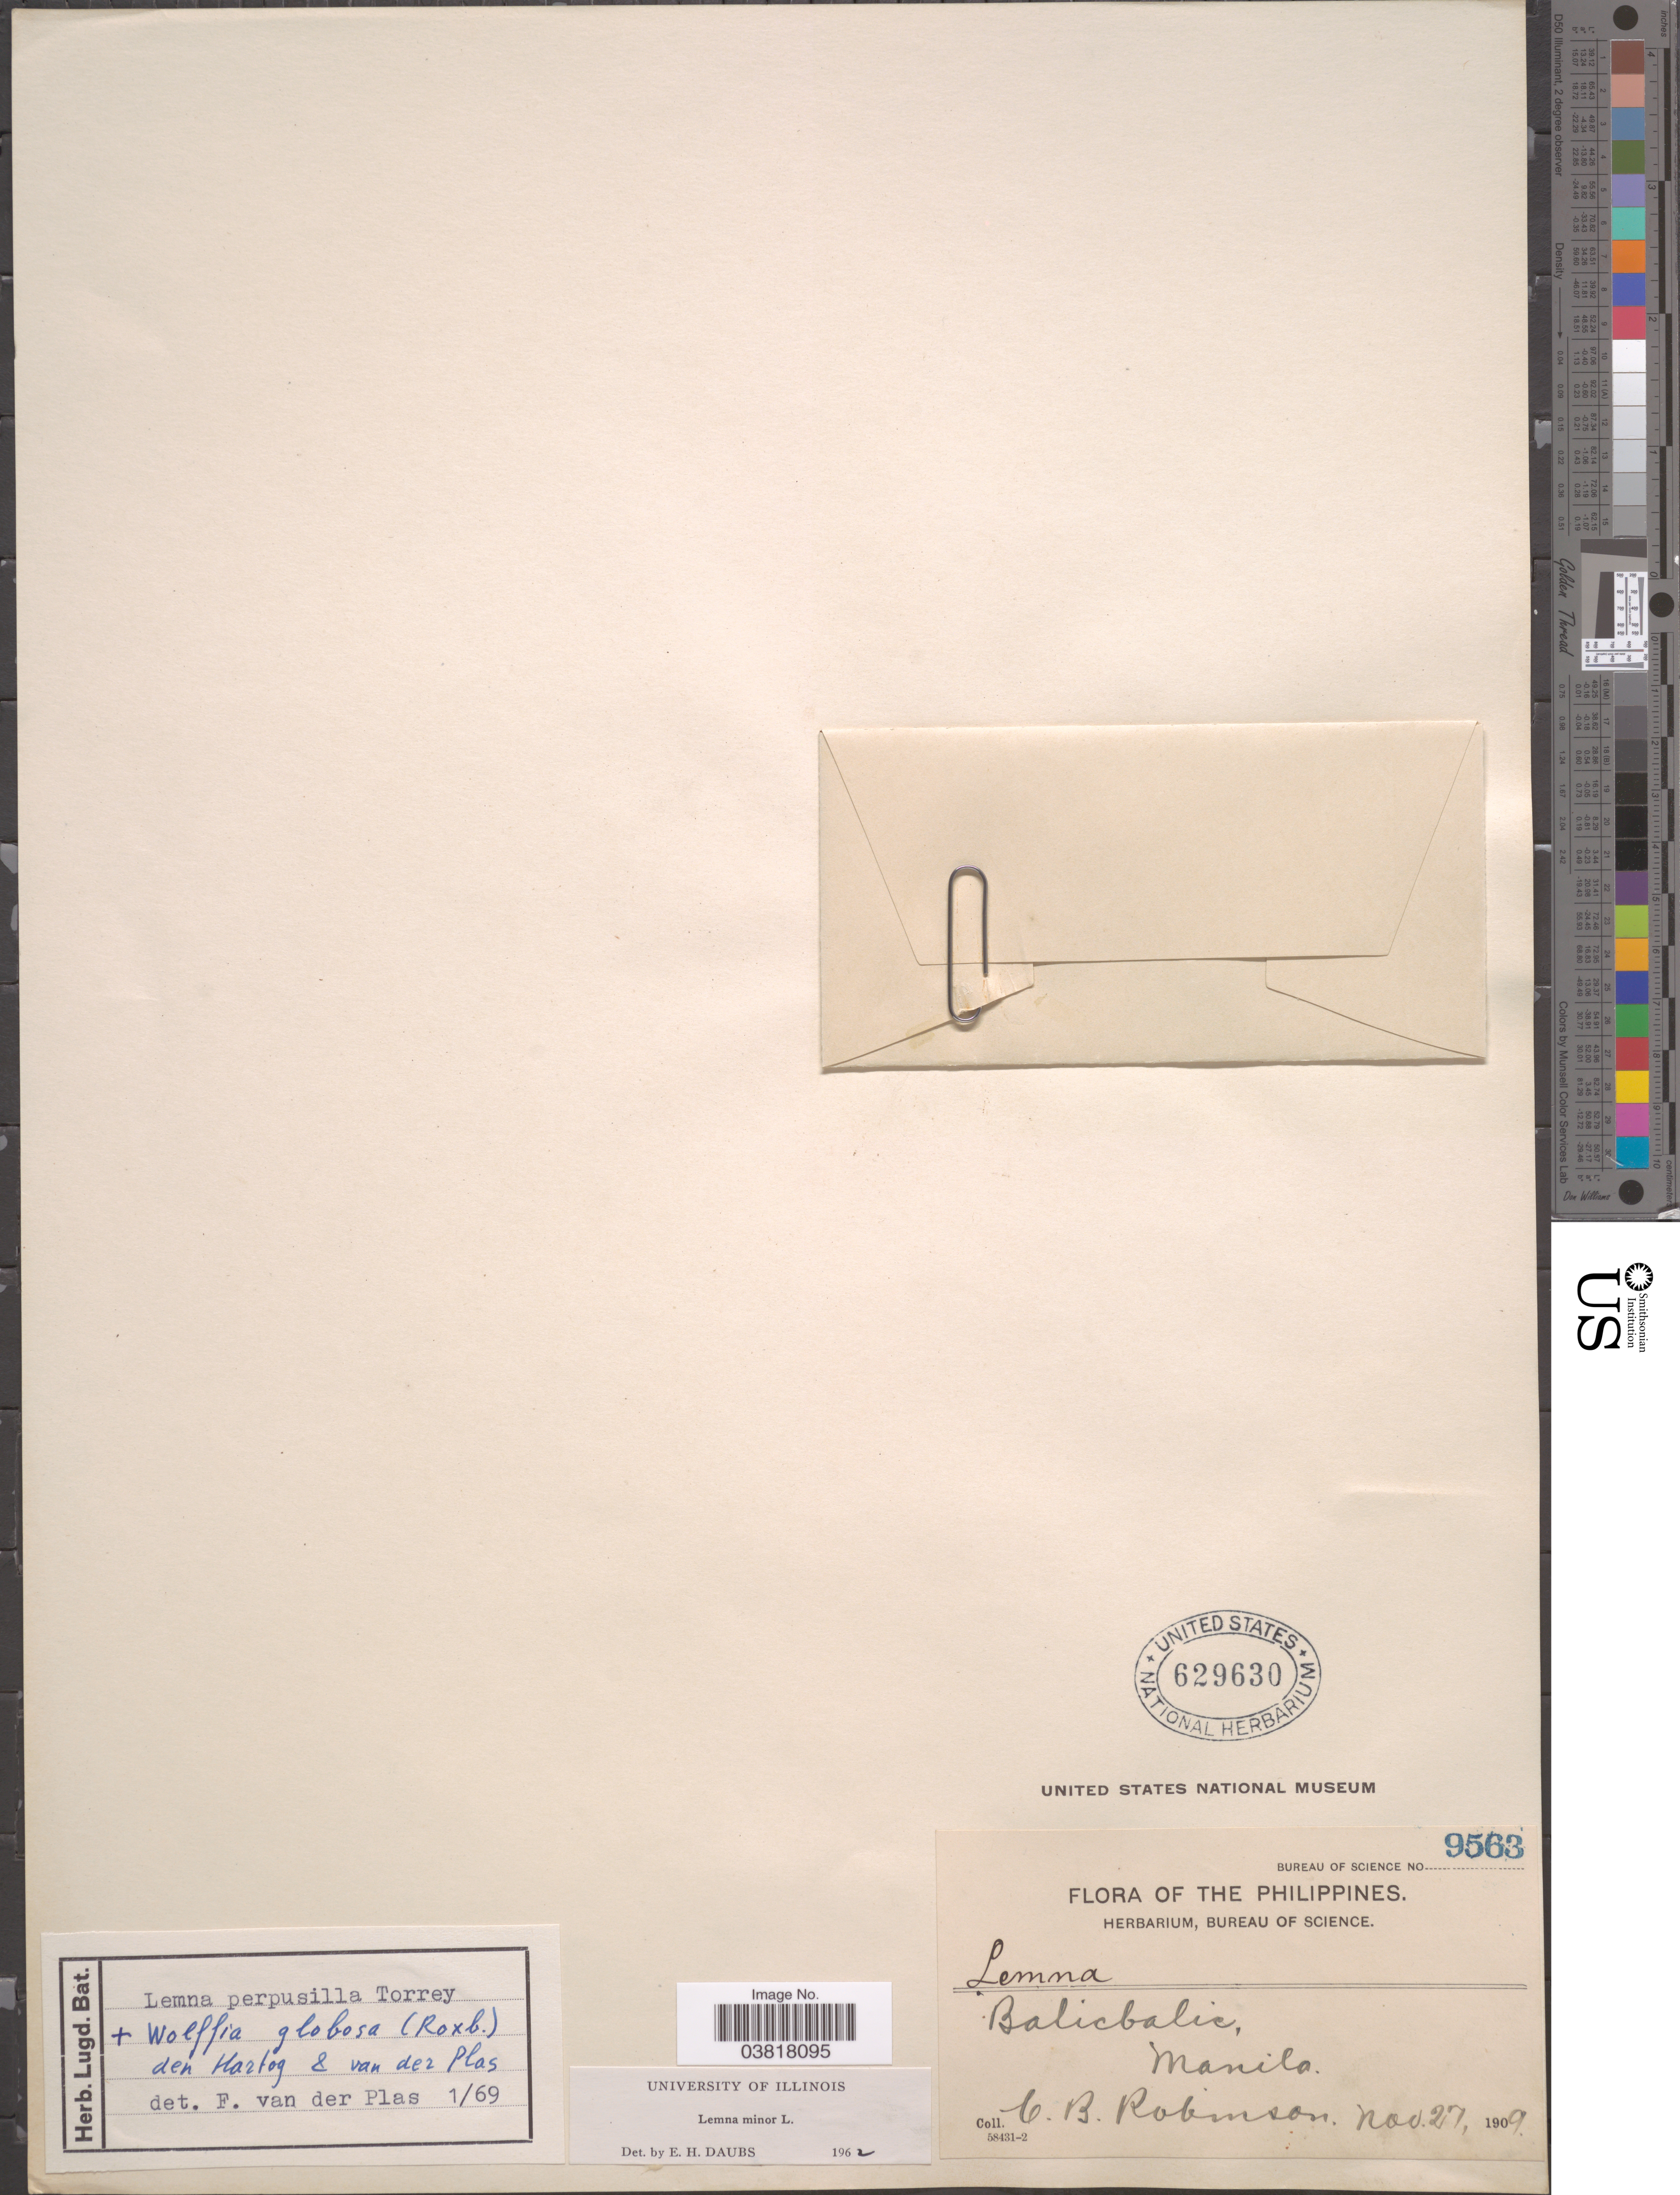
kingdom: Plantae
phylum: Tracheophyta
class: Liliopsida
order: Alismatales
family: Araceae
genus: Wolffia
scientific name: Wolffia globosa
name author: (Roxb.) Hartog & Plas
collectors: C. Robinson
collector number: Bureau of Science 9563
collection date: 1909-11-27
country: Philippines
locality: Balicbalic, Manila.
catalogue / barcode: US 629630